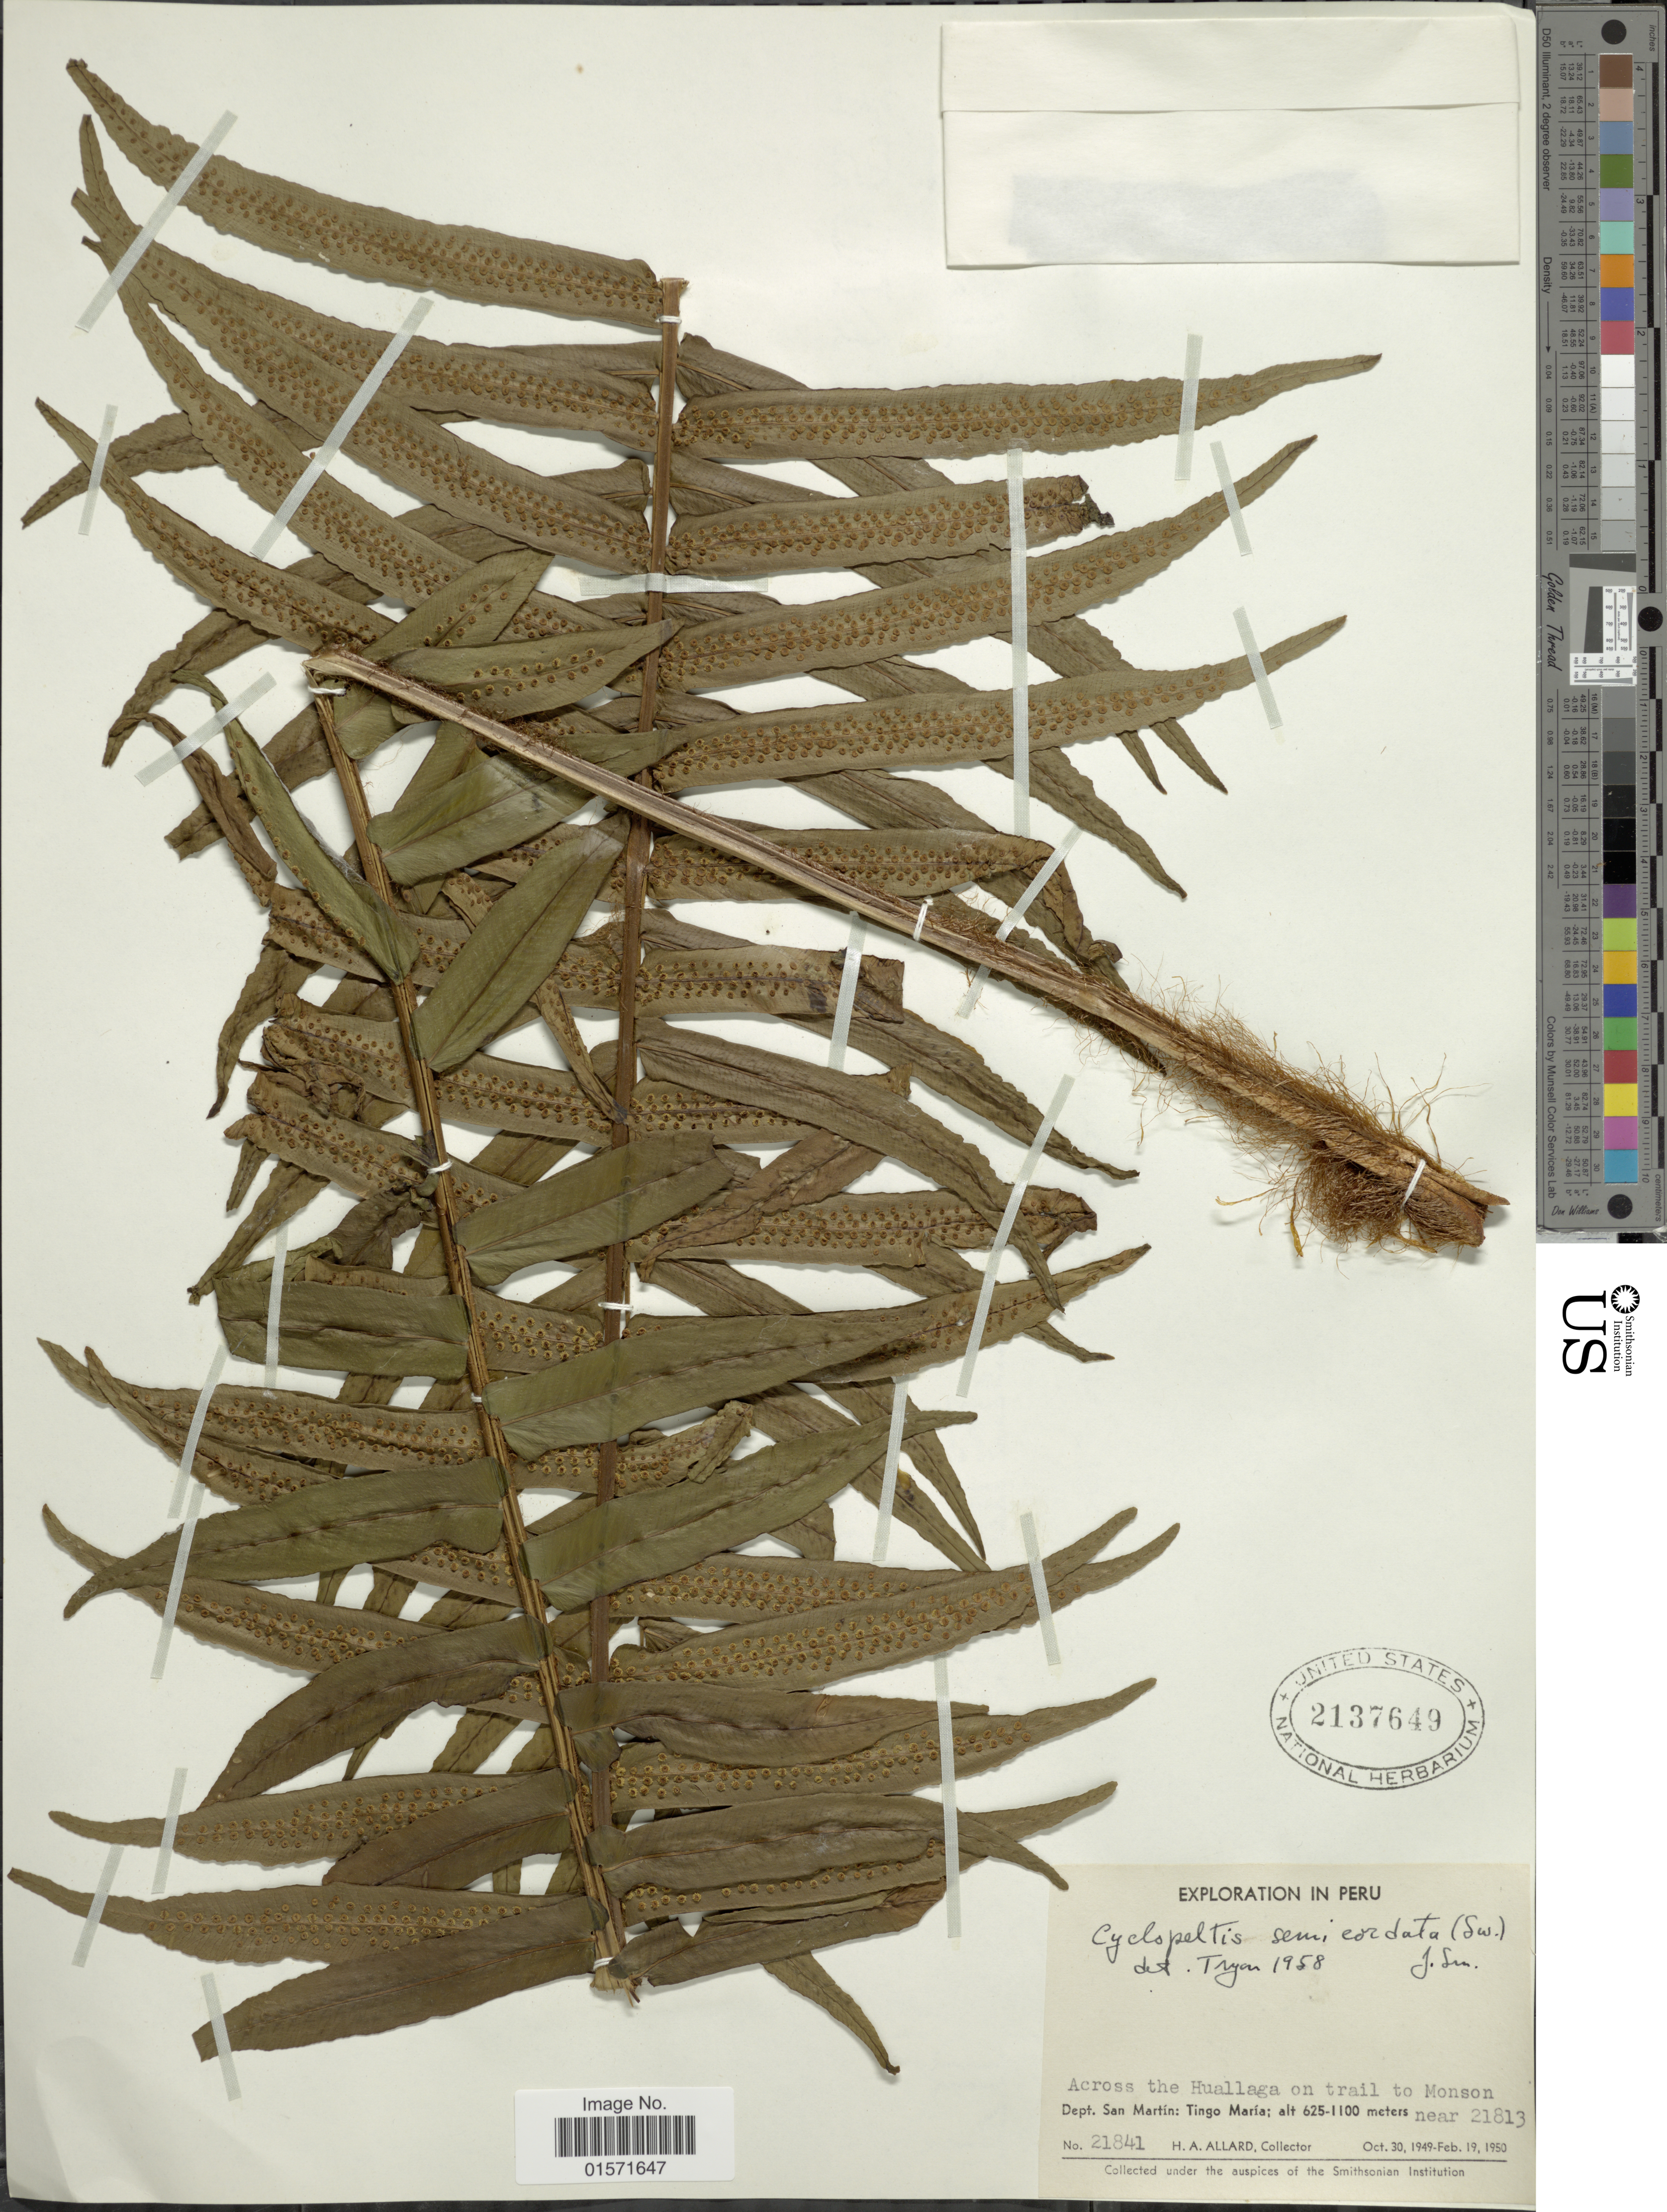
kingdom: Plantae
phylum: Tracheophyta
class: Polypodiopsida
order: Polypodiales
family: Lomariopsidaceae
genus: Cyclopeltis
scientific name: Cyclopeltis semicordata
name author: (Sw.) J. Sm.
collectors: A. H. Allard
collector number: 21841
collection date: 1949-10-30/1950-02-19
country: Peru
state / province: San Martín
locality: Across the Huallaga on trail to Monson. Dept. san Martin: Tingo Maria, nea 21813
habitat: across the river on trail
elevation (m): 625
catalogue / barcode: US 2137649